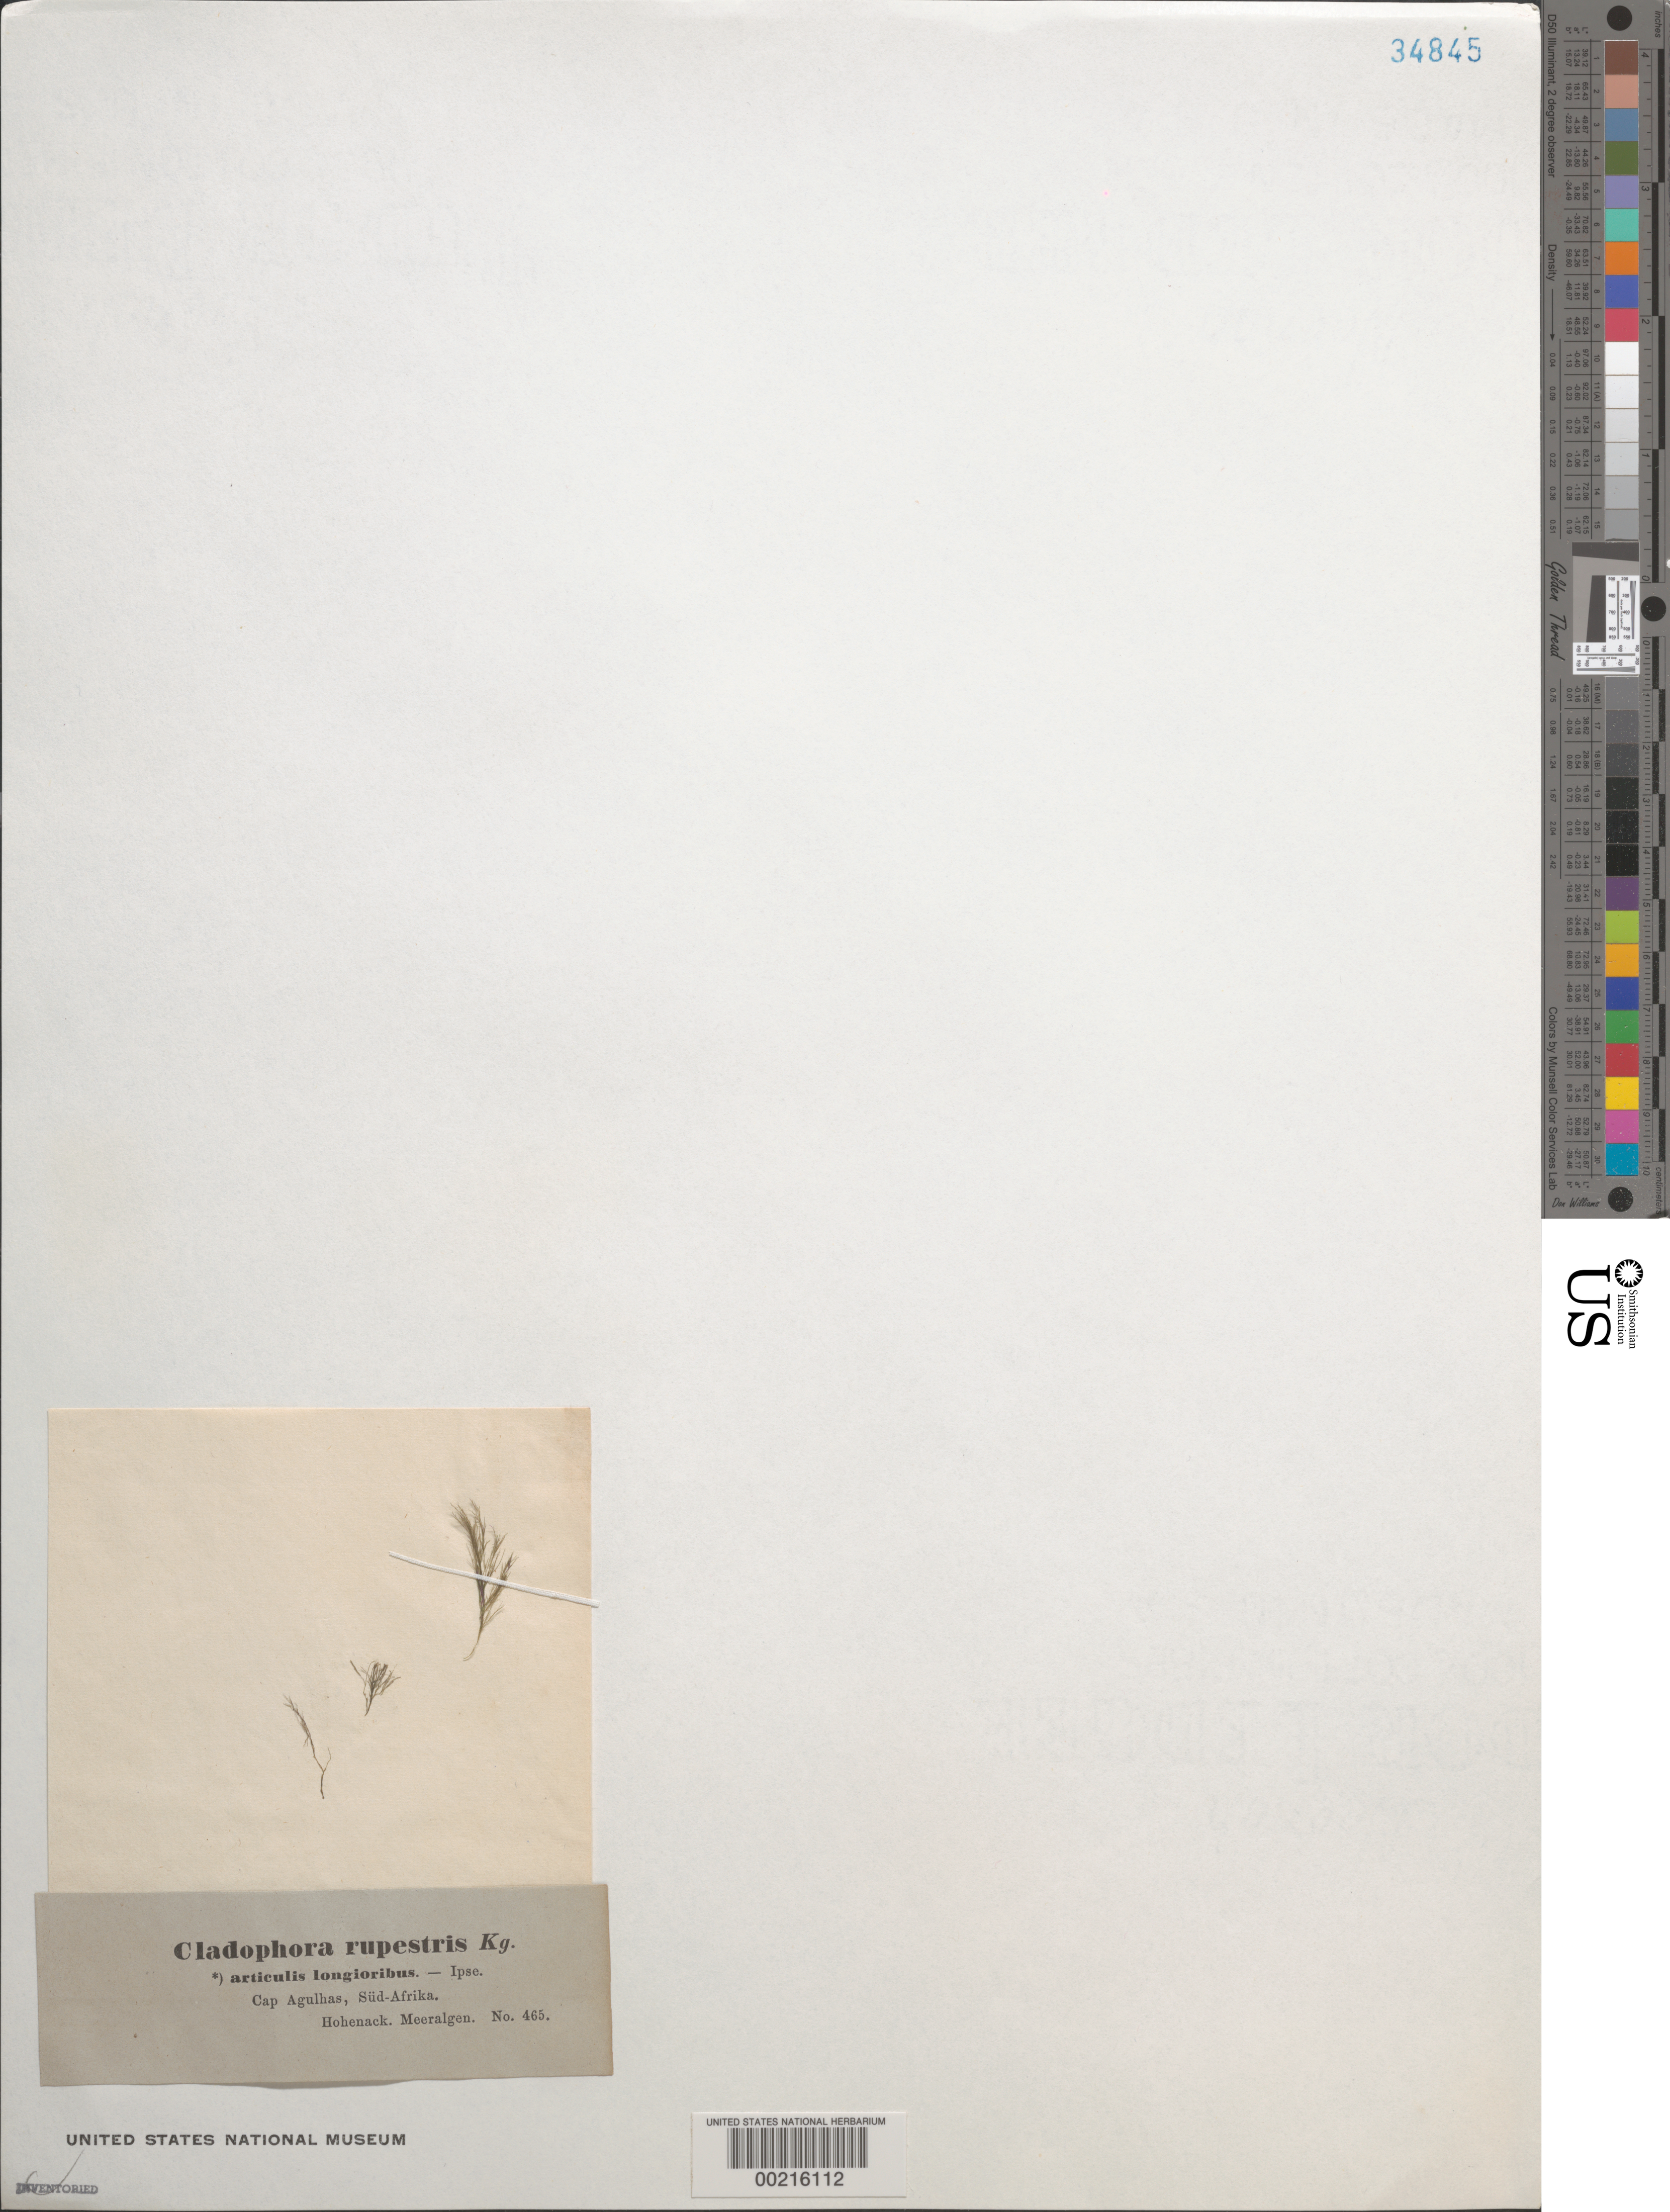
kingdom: Plantae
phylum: Chlorophyta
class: Ulvophyceae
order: Cladophorales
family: Cladophoraceae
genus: Cladophora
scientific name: Cladophora rupestris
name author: (Roth) Kütz.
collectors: R. F. Hohenacker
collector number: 465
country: South Africa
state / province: Western Cape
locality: Cape Agulhas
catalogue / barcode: US 34845